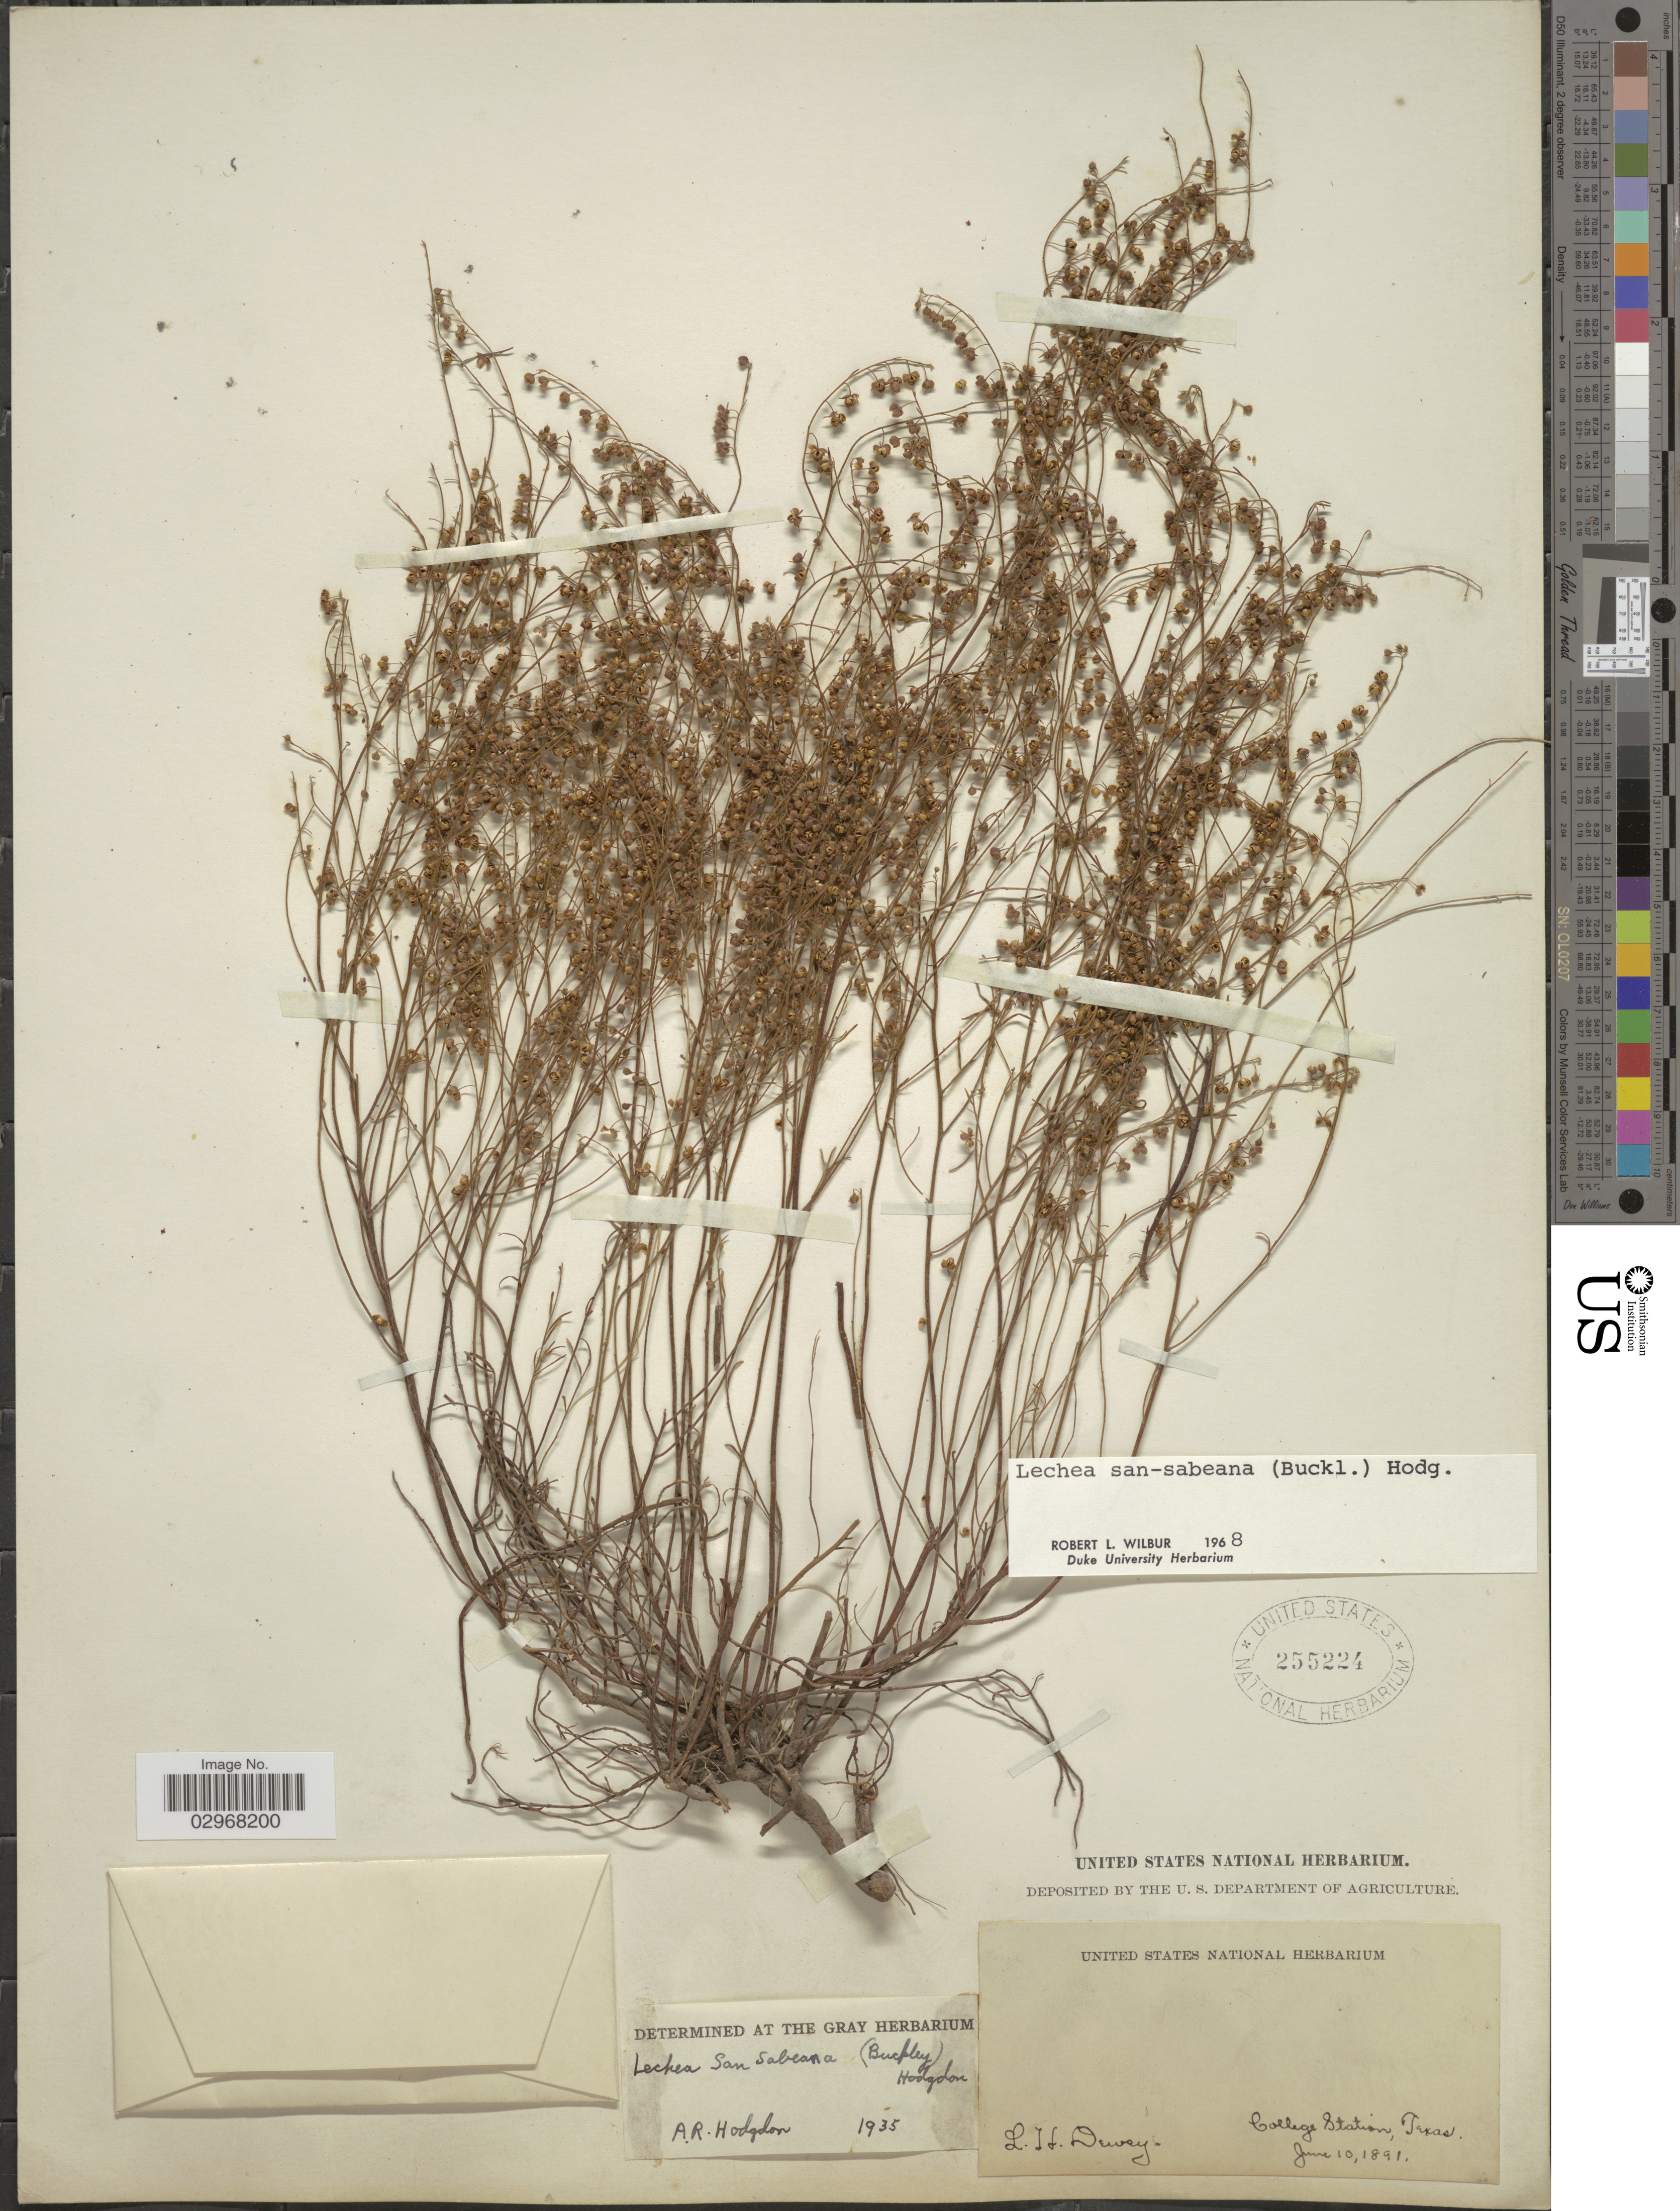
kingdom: Plantae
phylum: Tracheophyta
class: Magnoliopsida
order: Malvales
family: Cistaceae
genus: Lechea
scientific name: Lechea san-sabeana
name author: (Buckley) Hodgdon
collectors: L. H. Dewey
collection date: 1891-06-10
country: United States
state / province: Texas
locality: College Station.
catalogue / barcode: US 255224